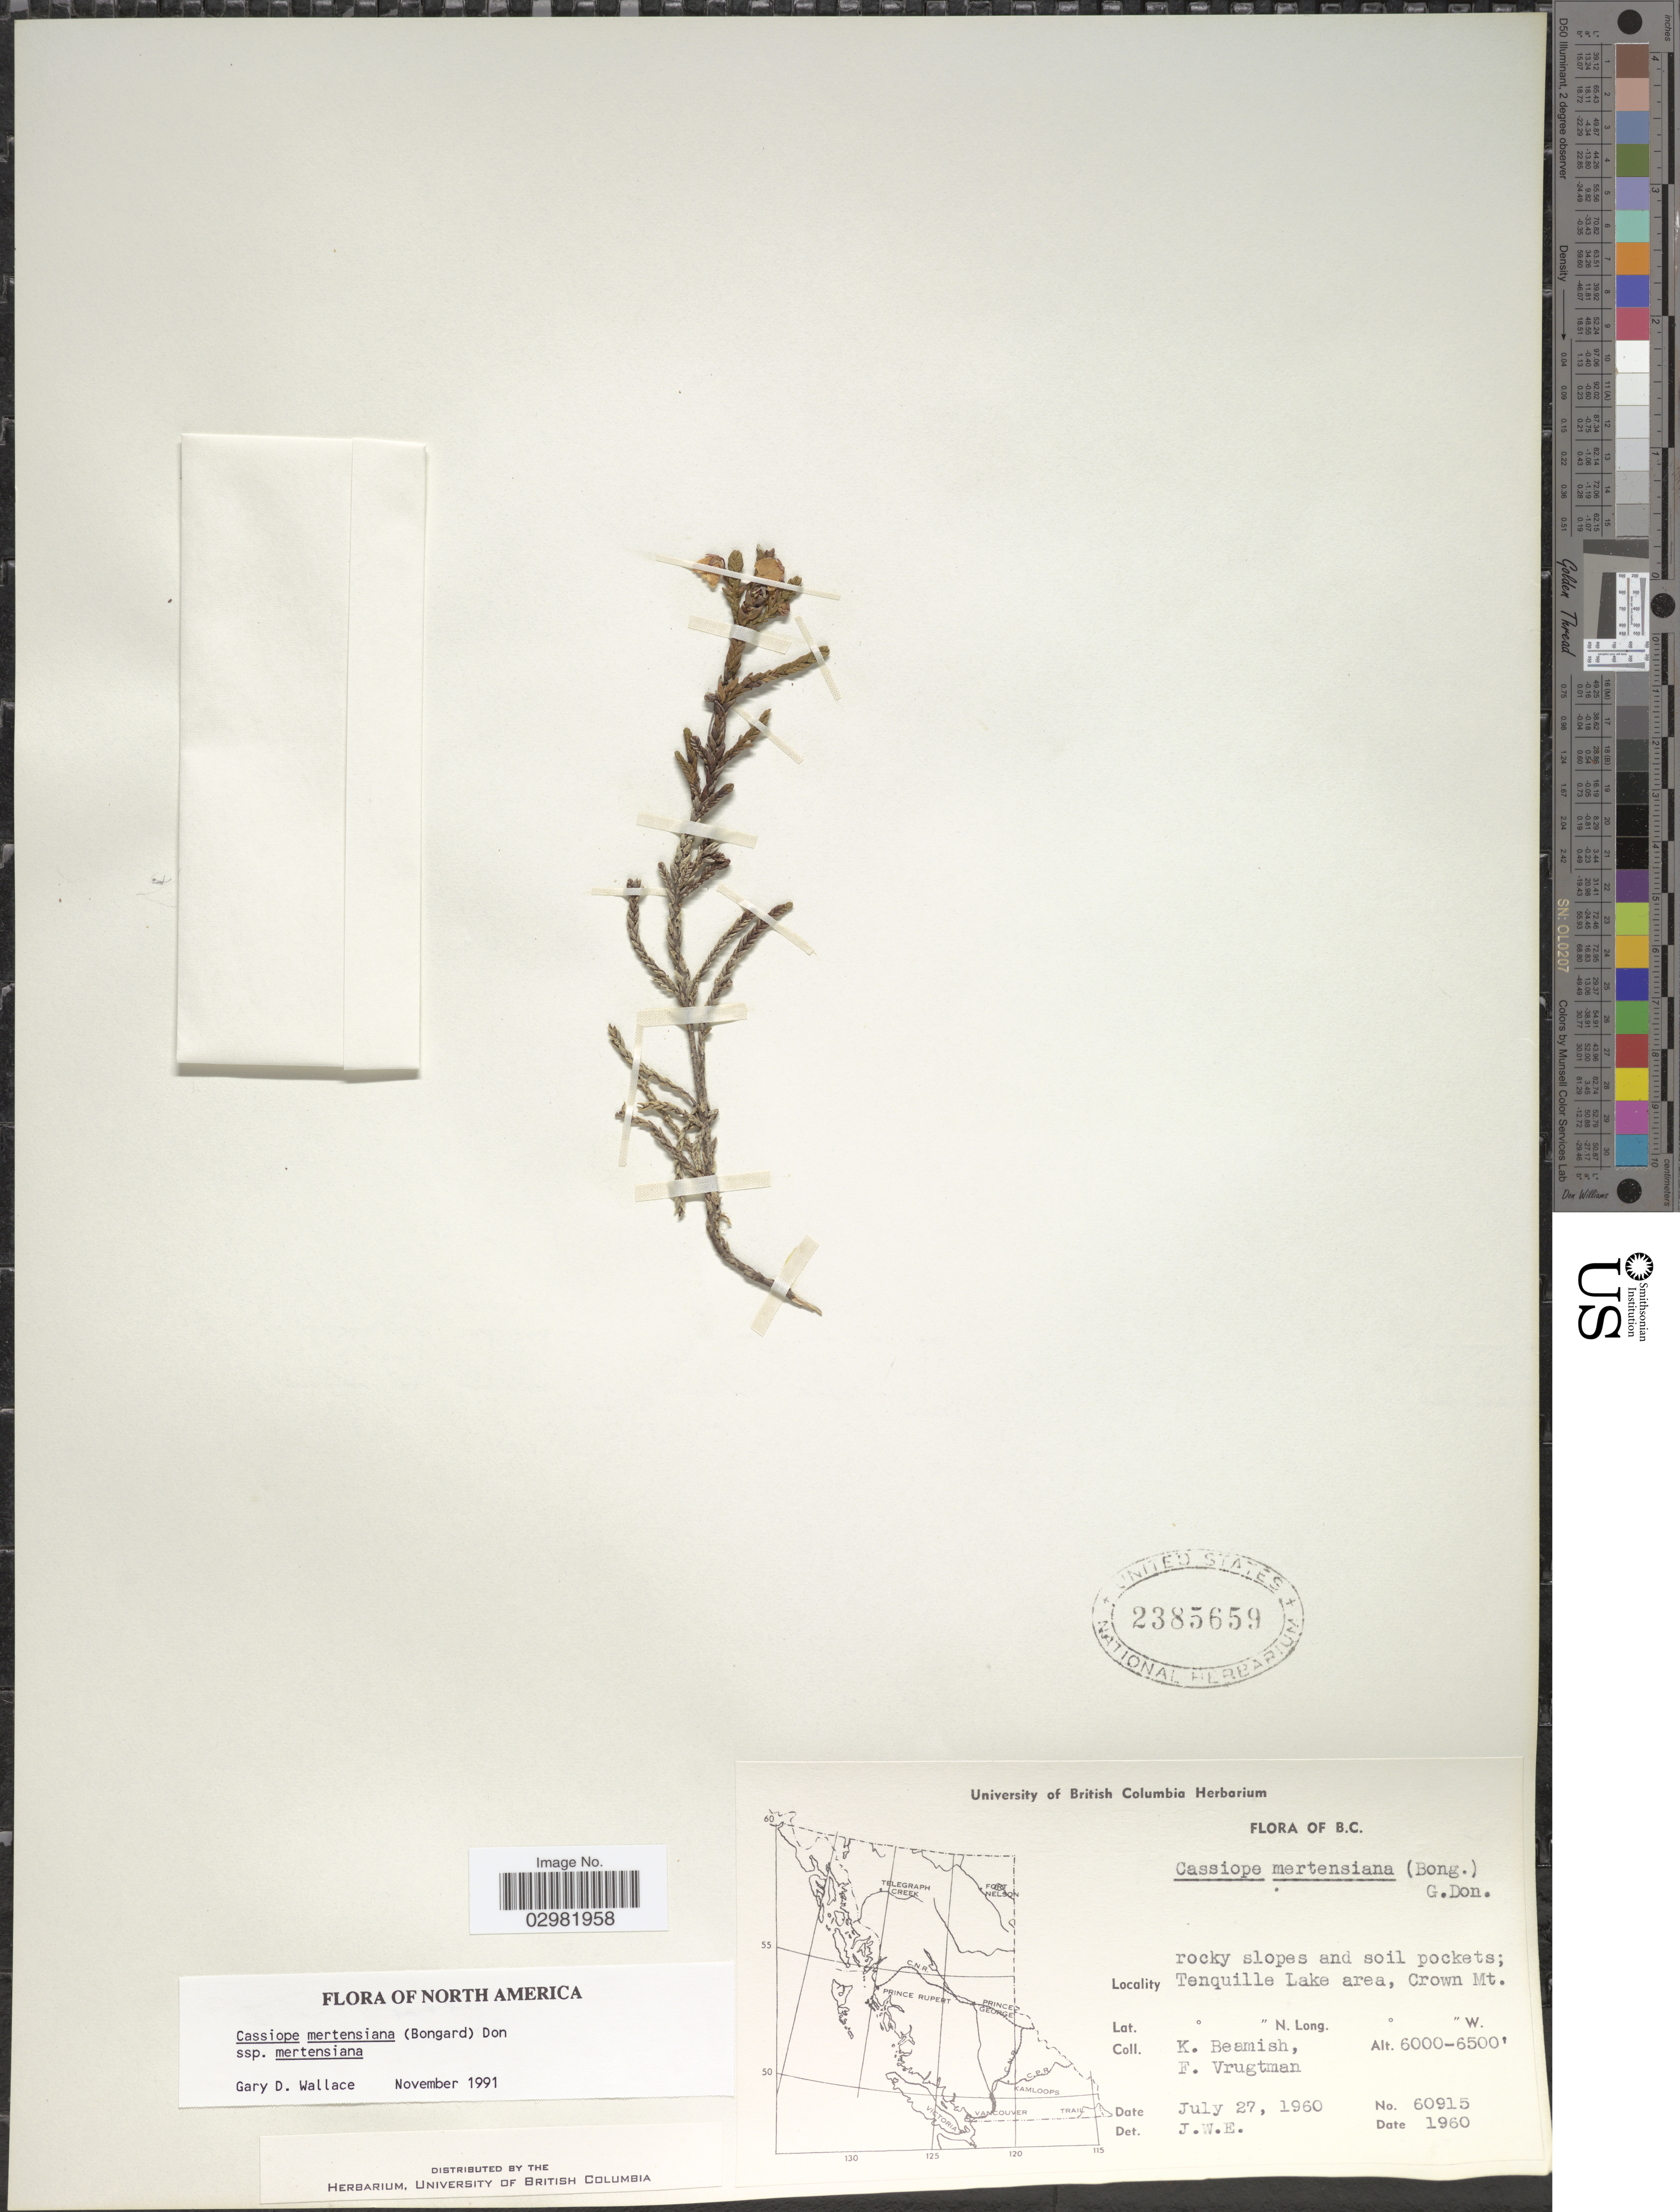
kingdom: Plantae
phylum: Tracheophyta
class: Magnoliopsida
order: Ericales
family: Ericaceae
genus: Cassiope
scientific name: Cassiope mertensiana subsp. mertensiana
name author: (Bong.) G. Don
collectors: K. Beamish & F. Vrugtman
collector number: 60915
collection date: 1960-07-27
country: Canada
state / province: British Columbia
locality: Tenquille Lake area, Crown Mt.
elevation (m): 1829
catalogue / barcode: US 2385659